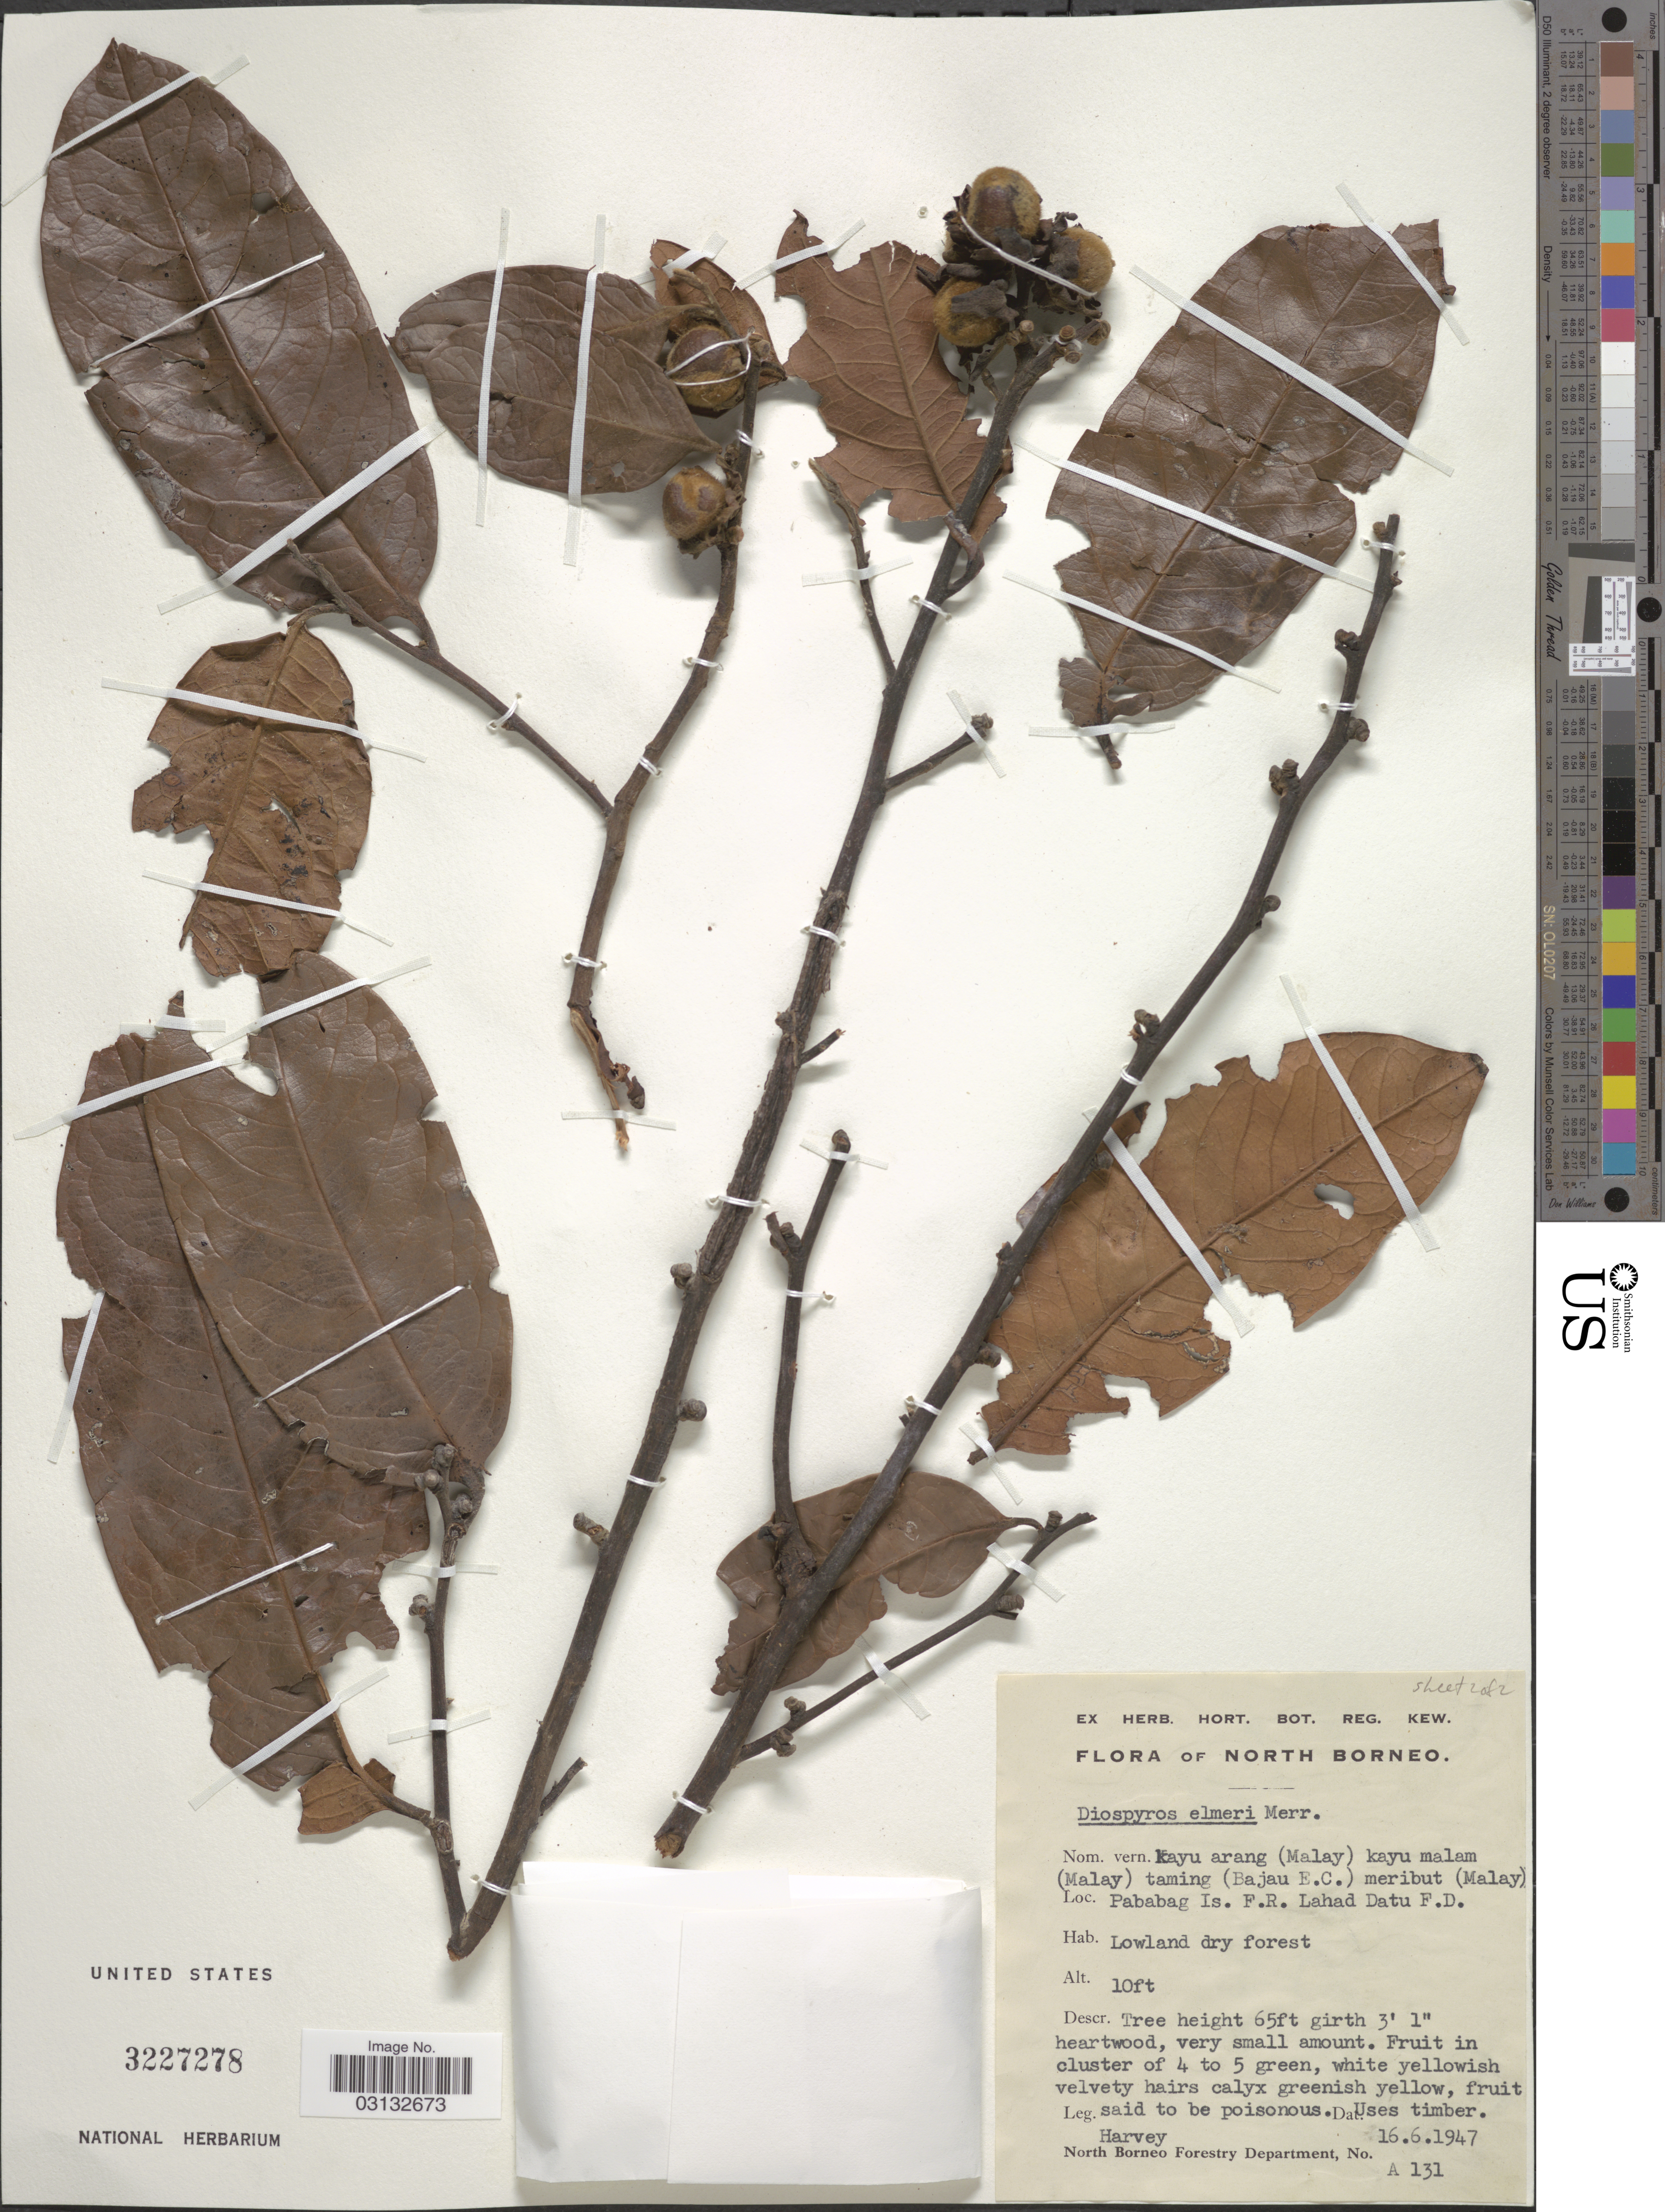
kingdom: Plantae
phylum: Tracheophyta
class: Magnoliopsida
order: Ericales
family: Ebenaceae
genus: Diospyros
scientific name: Diospyros elmeri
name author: Merr.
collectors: -. Harvey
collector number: A131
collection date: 1947-06-16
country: Malaysia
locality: North Borneo. Pababag Is. F.R. Lahad Datu F.D.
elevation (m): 3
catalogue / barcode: US 3227278